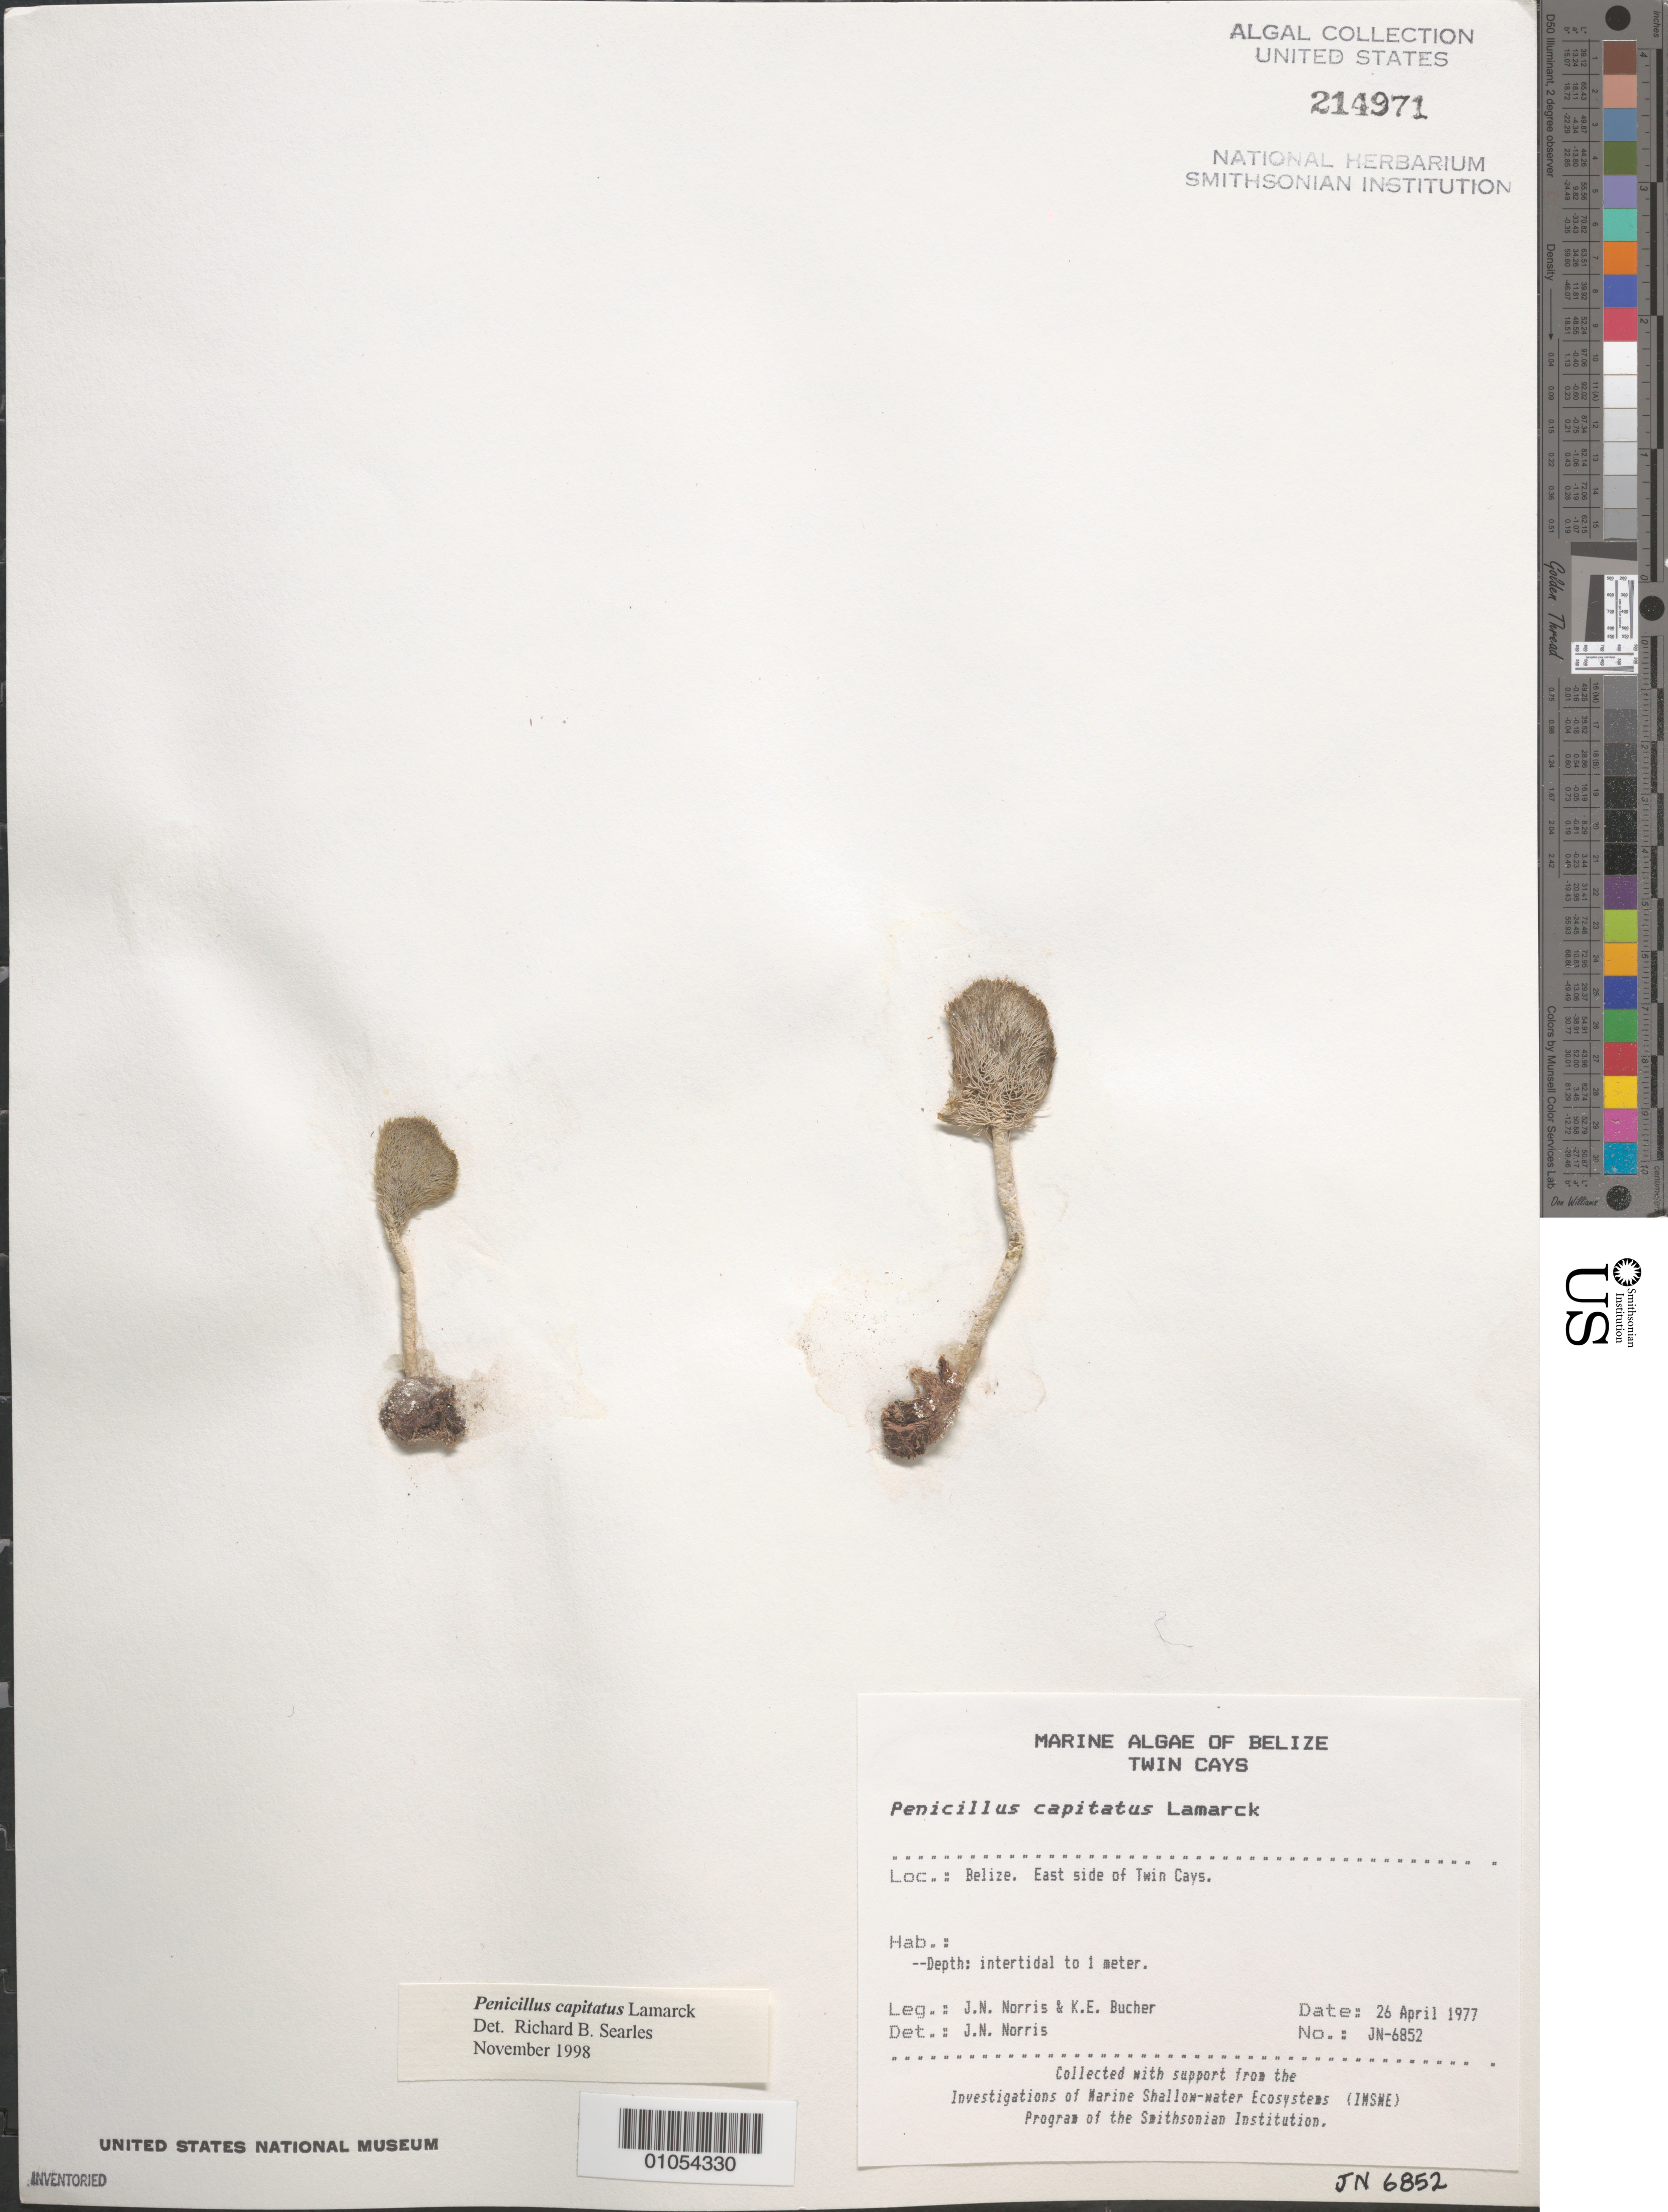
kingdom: Plantae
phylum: Chlorophyta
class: Ulvophyceae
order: Bryopsidales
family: Udoteaceae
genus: Penicillus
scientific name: Penicillus capitatus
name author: Lam.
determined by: Searles, R. B.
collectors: J. N. Norris & K. E. Bucher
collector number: JN-6852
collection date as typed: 26 Apr 1977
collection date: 1977-04-26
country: Belize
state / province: Stann Creek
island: Twin Cays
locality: East side of Twin Cays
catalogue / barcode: US 214971